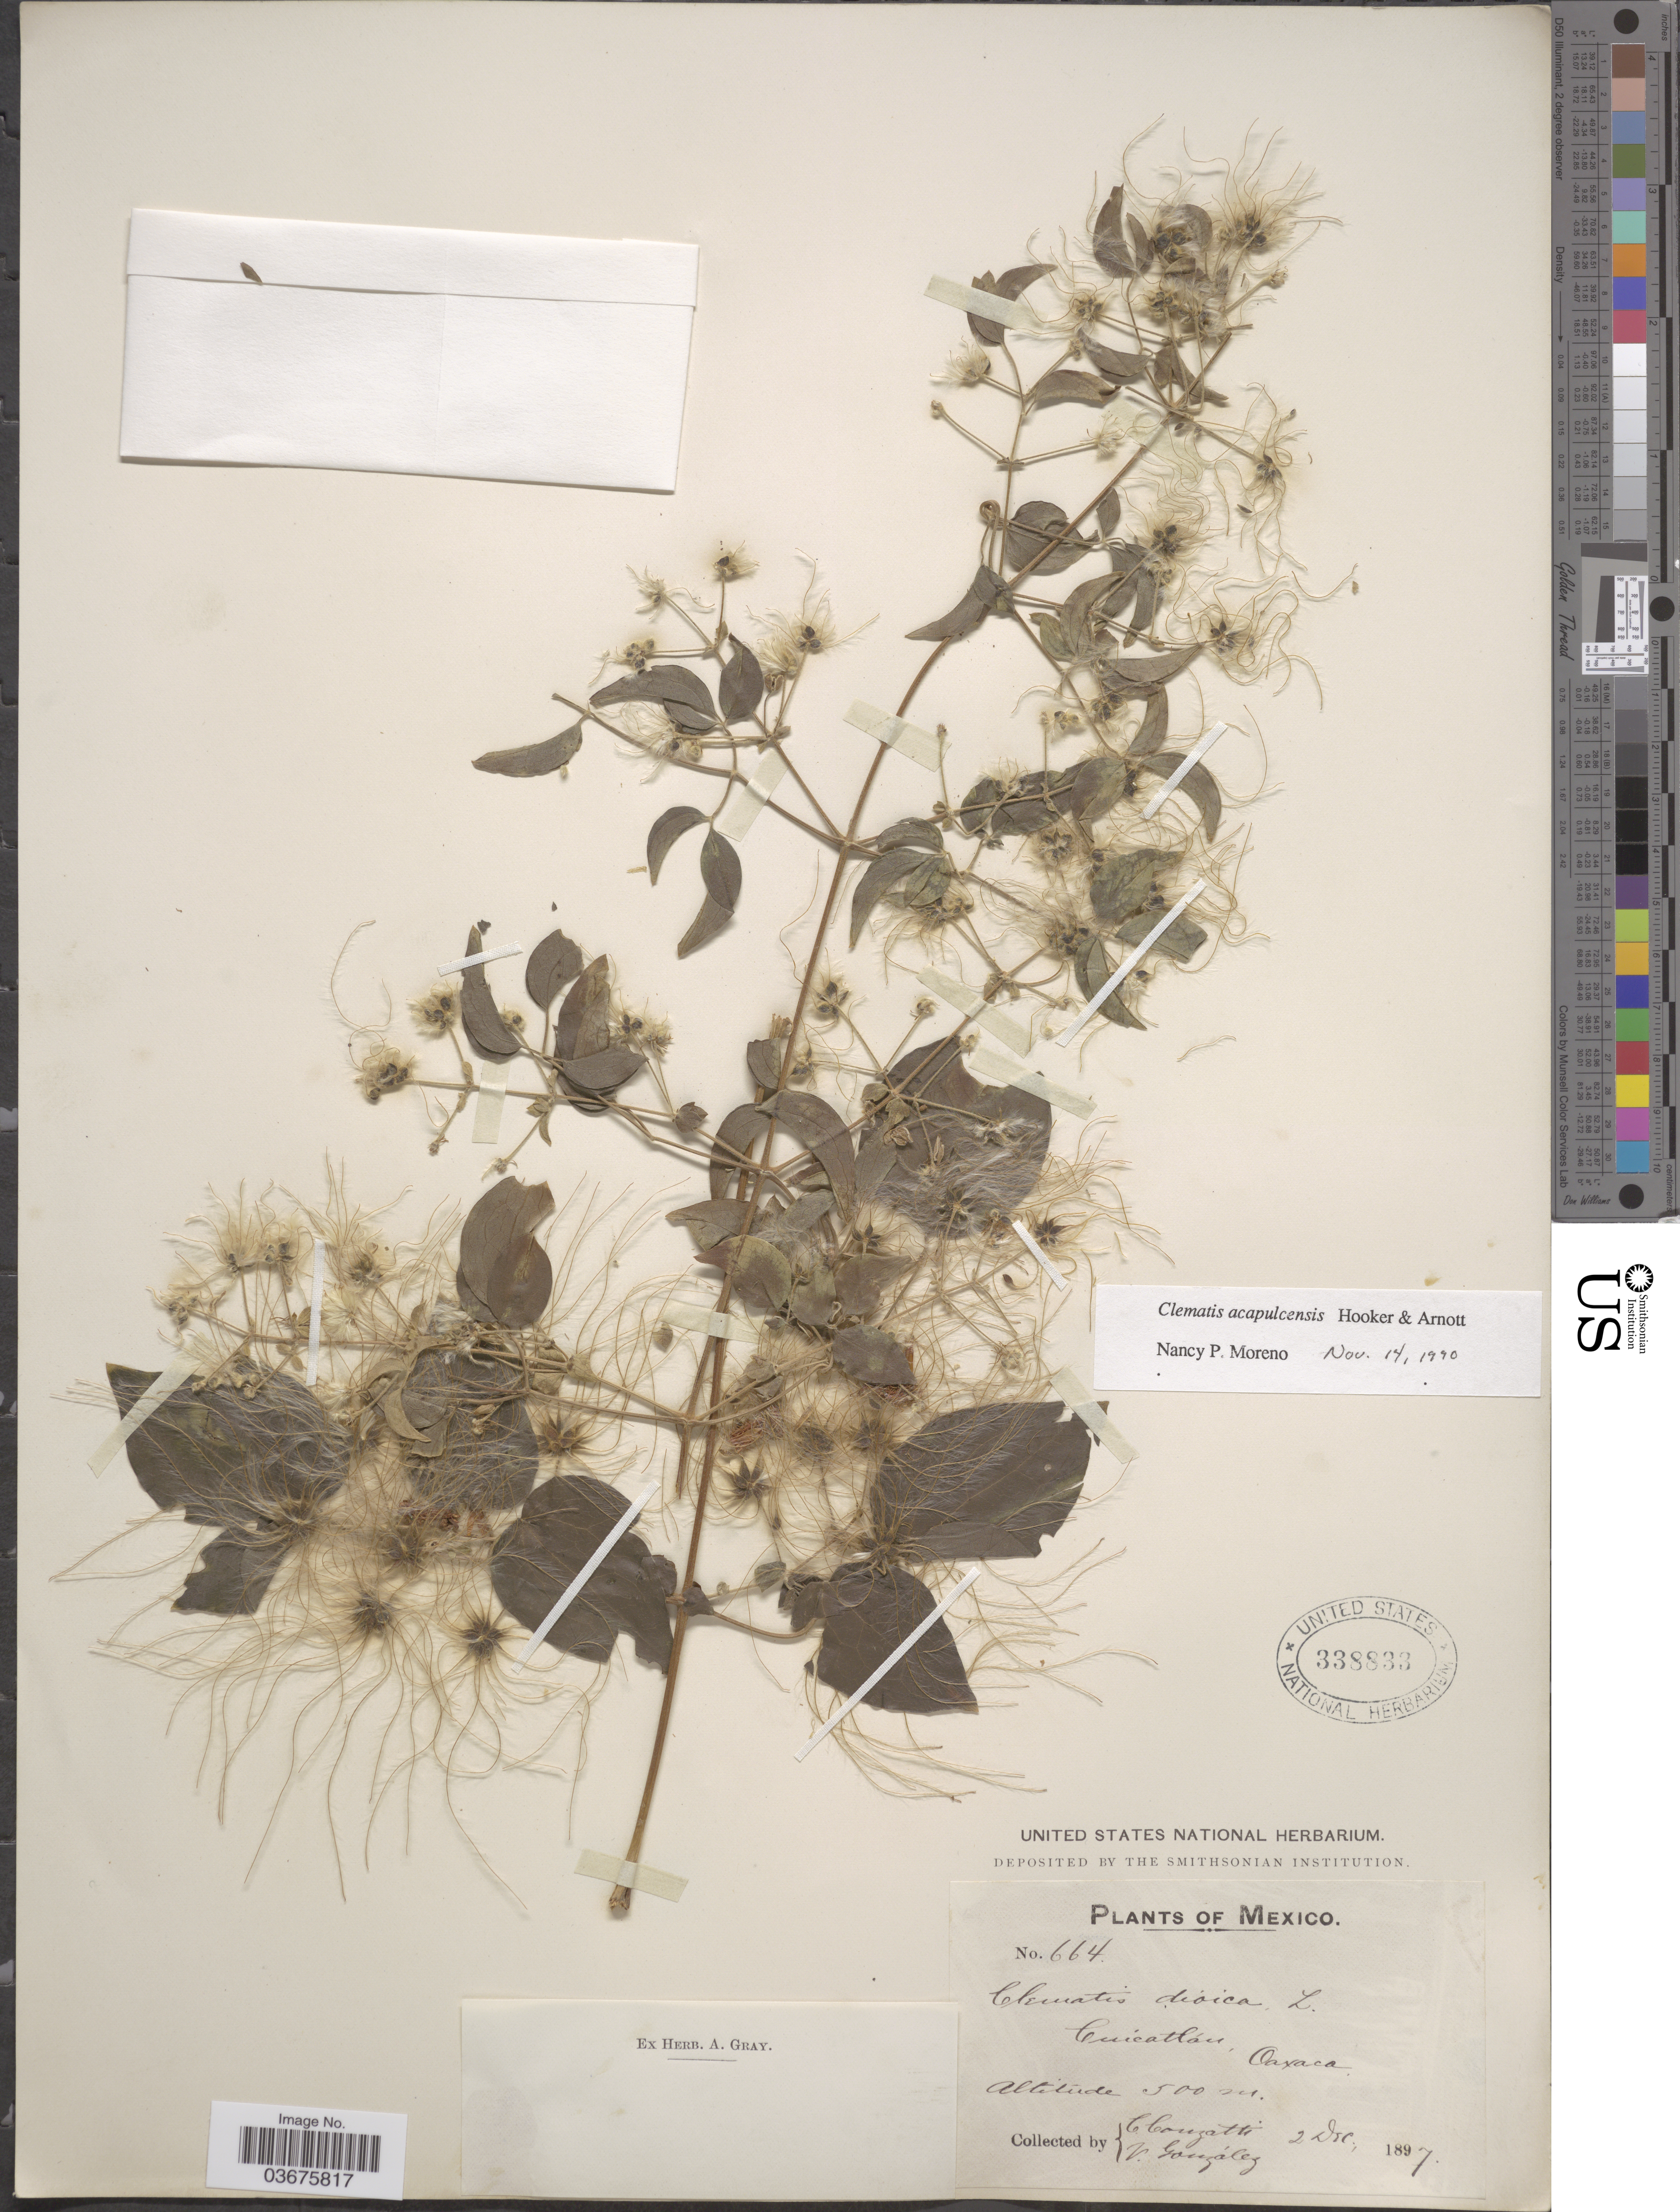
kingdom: Plantae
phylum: Tracheophyta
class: Magnoliopsida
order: Ranunculales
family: Ranunculaceae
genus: Clematis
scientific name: Clematis acapulcensis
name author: Hook. & Arn.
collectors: C. Conzatti & V. González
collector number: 664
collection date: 1897-12-02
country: Mexico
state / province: Oaxaca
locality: Cuicatlán.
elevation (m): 500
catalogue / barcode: US 338833